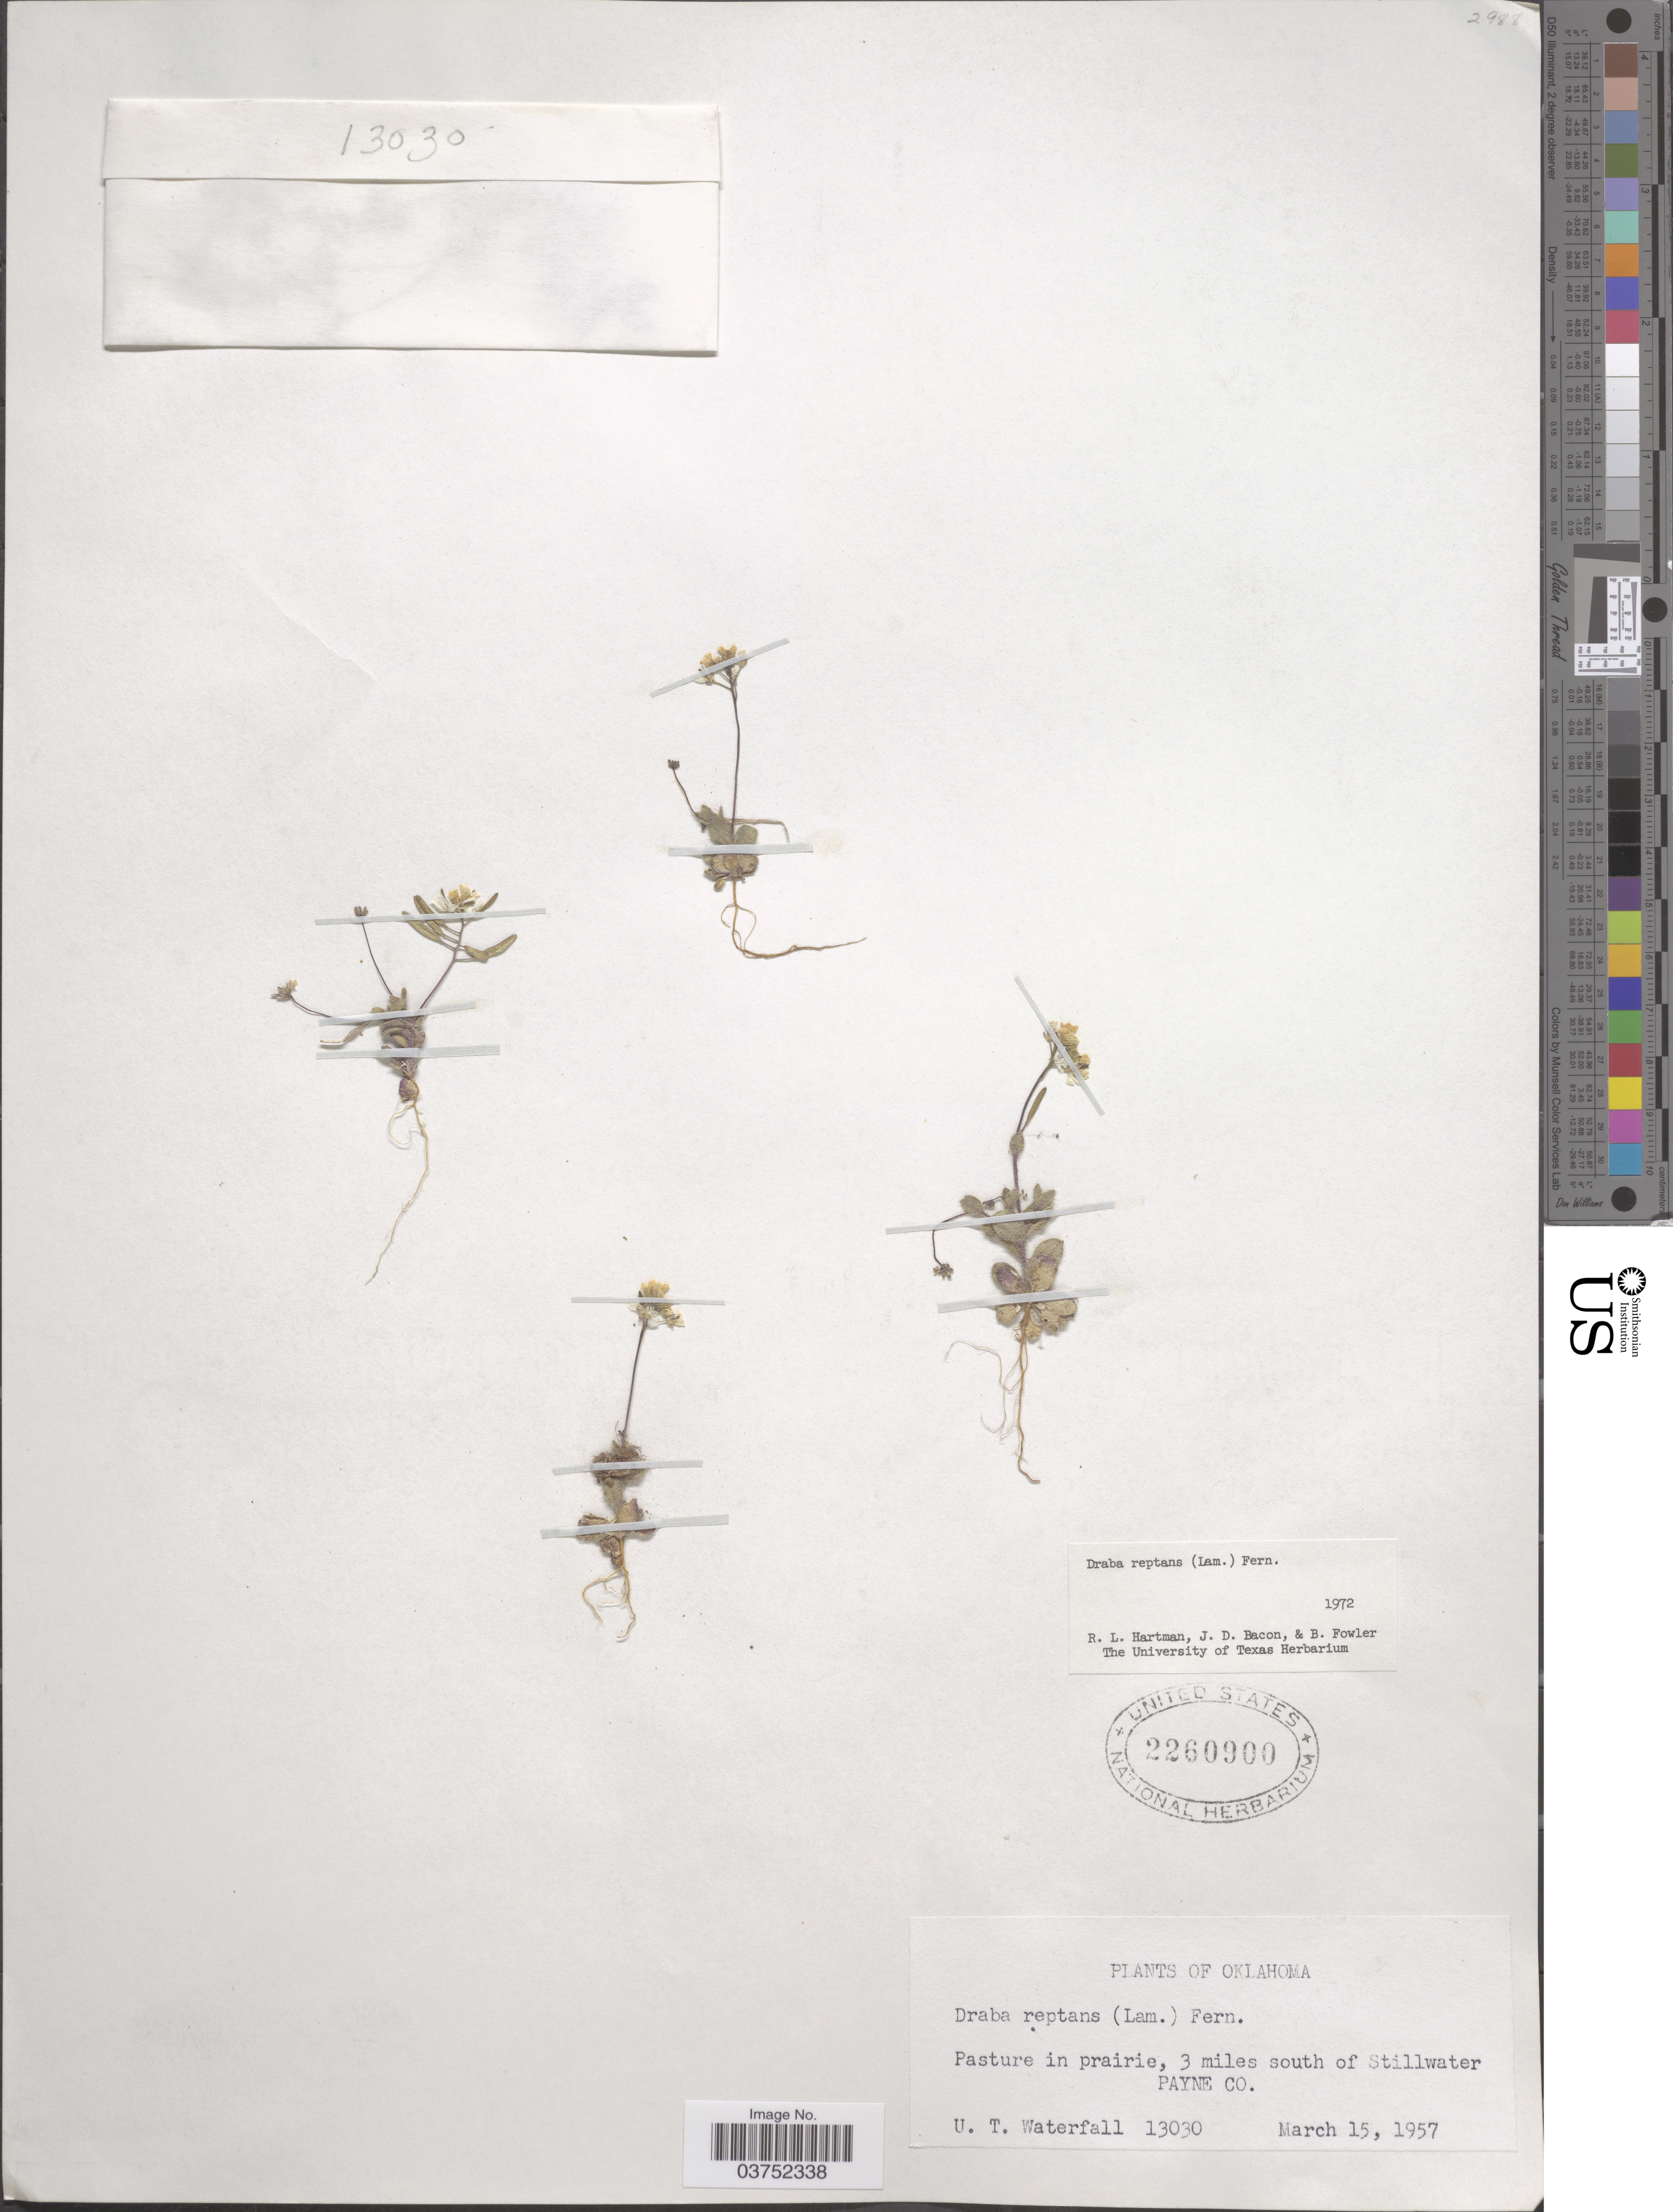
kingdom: Plantae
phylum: Tracheophyta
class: Magnoliopsida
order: Brassicales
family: Brassicaceae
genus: Draba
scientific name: Draba reptans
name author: (Lam.) Fernald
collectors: U. T. Waterfall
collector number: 13030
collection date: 1957-03-15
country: United States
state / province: Oklahoma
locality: Pasture in prairie, 3 miles south of Stillwater Payne Co.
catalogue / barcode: US 2260900